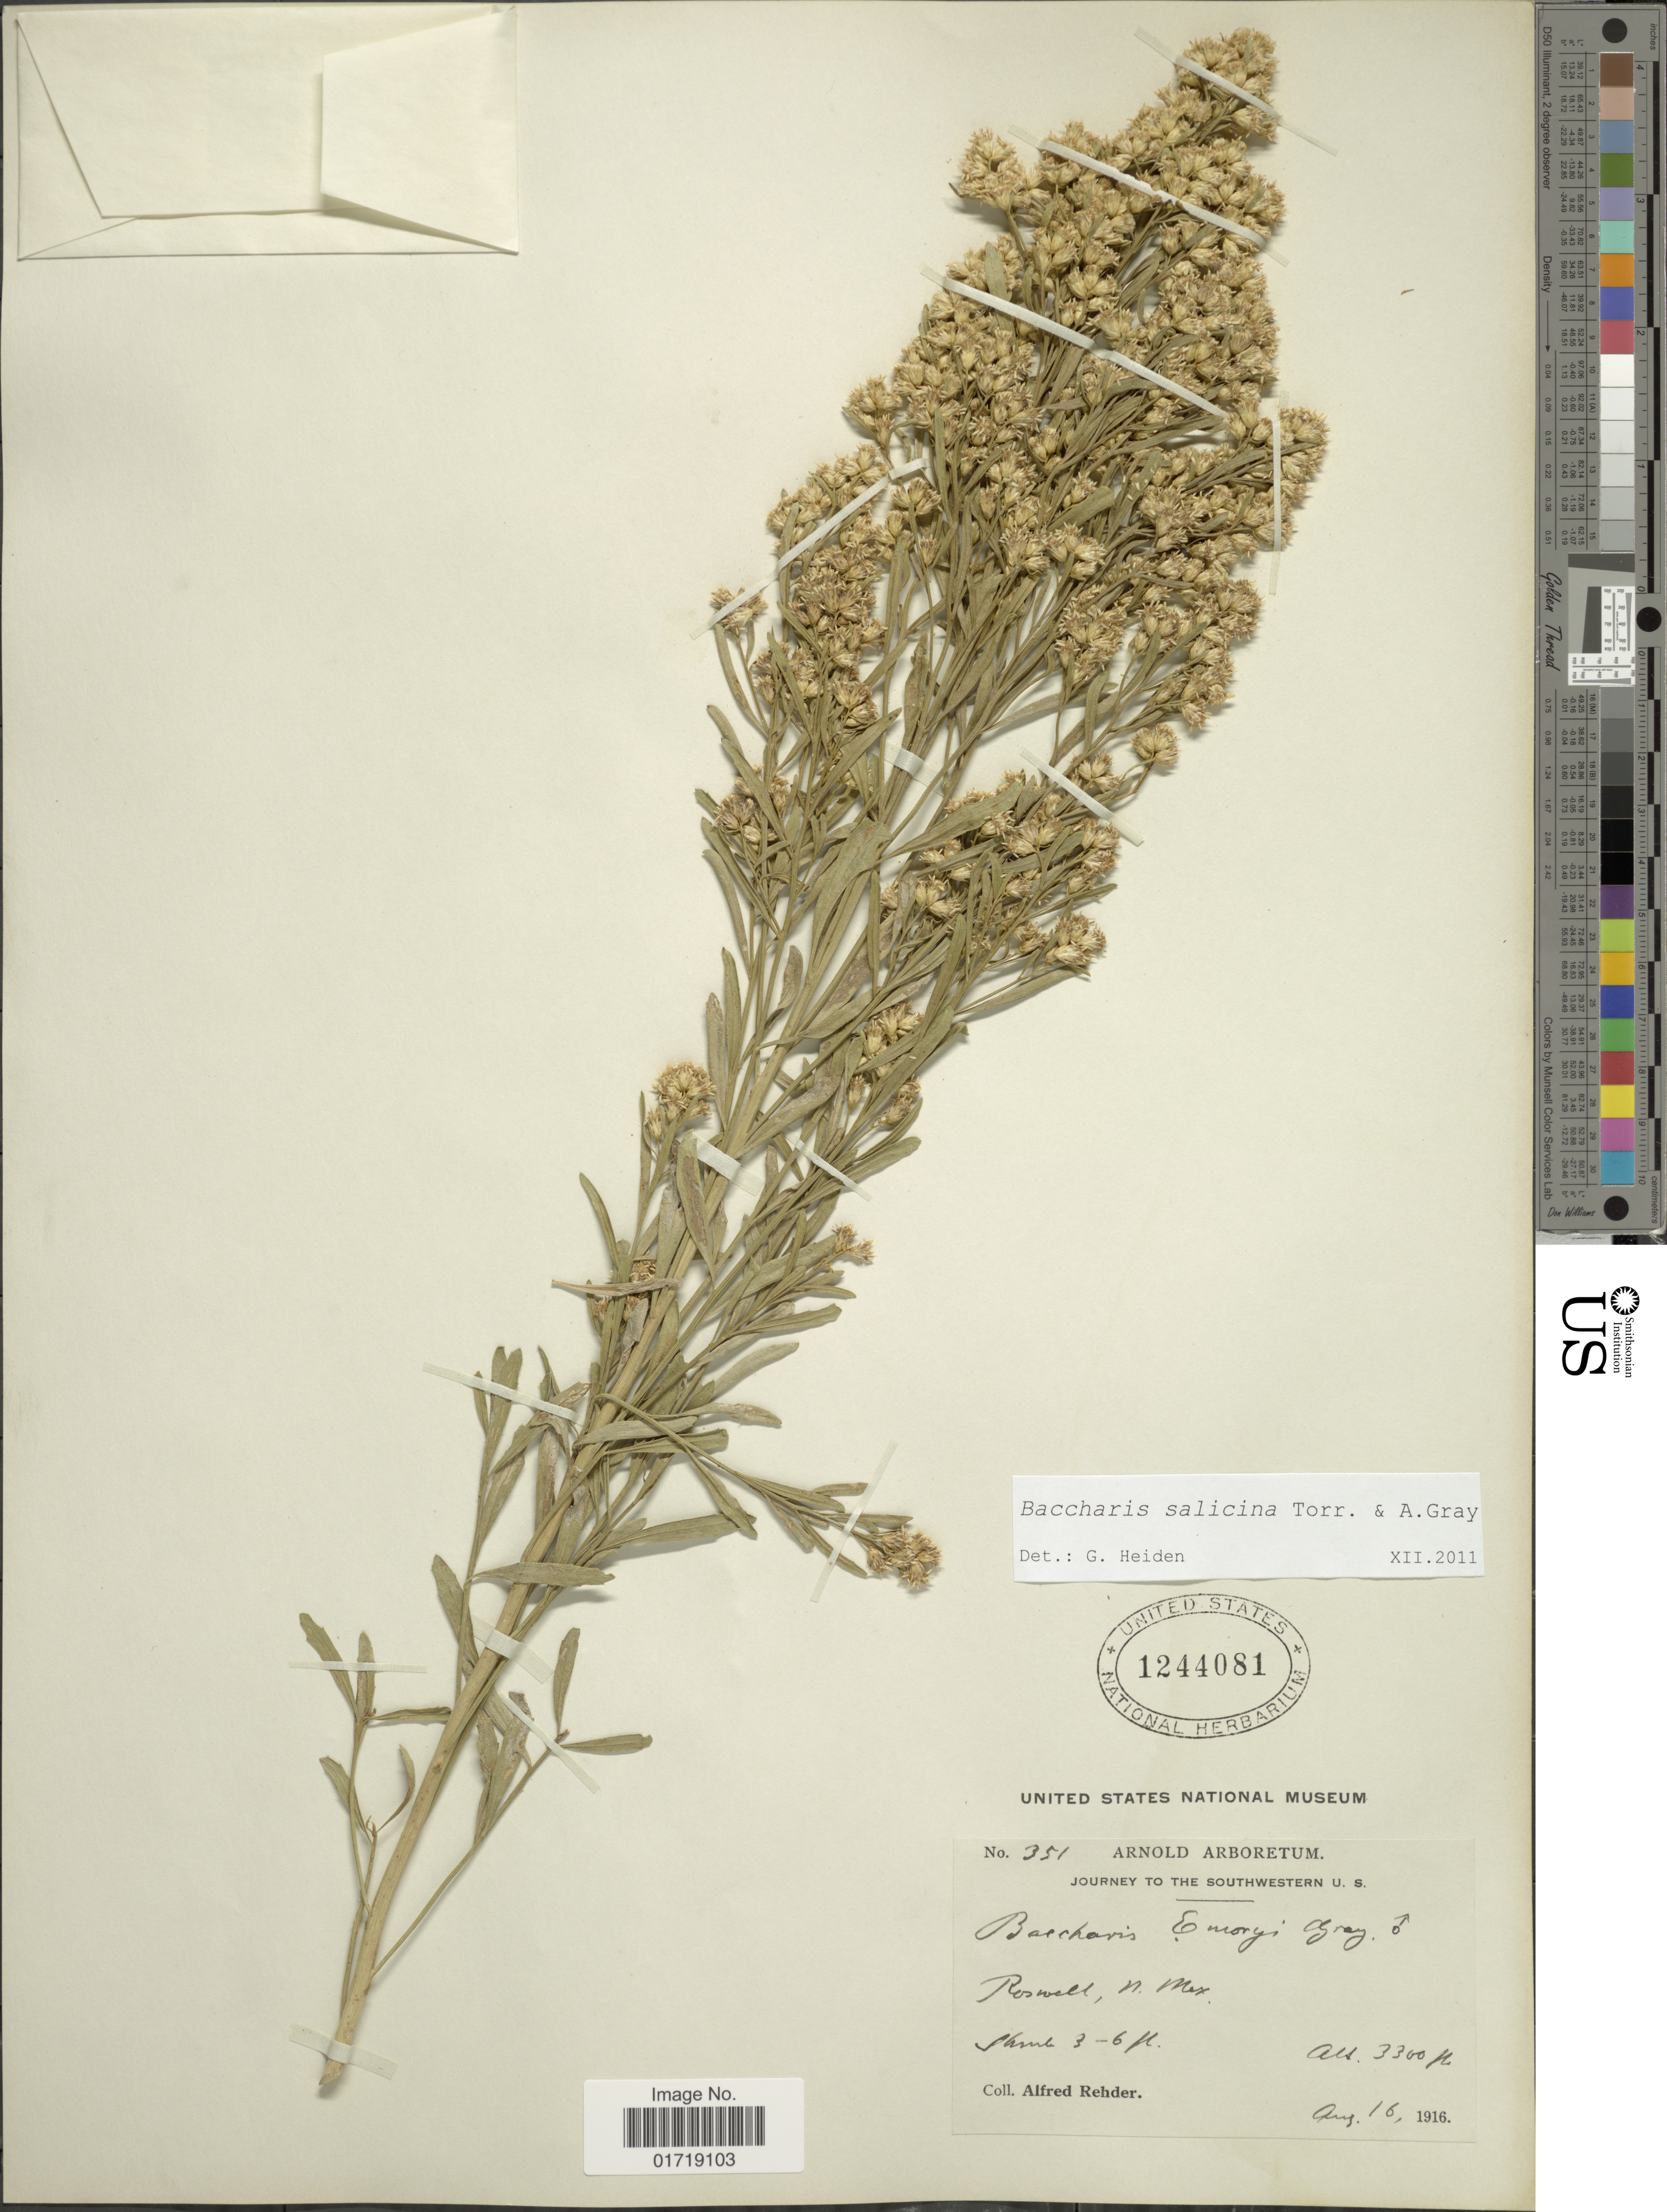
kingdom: Plantae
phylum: Tracheophyta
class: Magnoliopsida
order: Asterales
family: Asteraceae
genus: Baccharis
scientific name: Baccharis salicina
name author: Torr. & A. Gray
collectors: A. Rehder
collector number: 351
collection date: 1916-08-16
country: United States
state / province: New Mexico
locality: Journey to The Southwestern U. S., Roswell, N. Mex.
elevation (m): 1006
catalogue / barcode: US 1244081